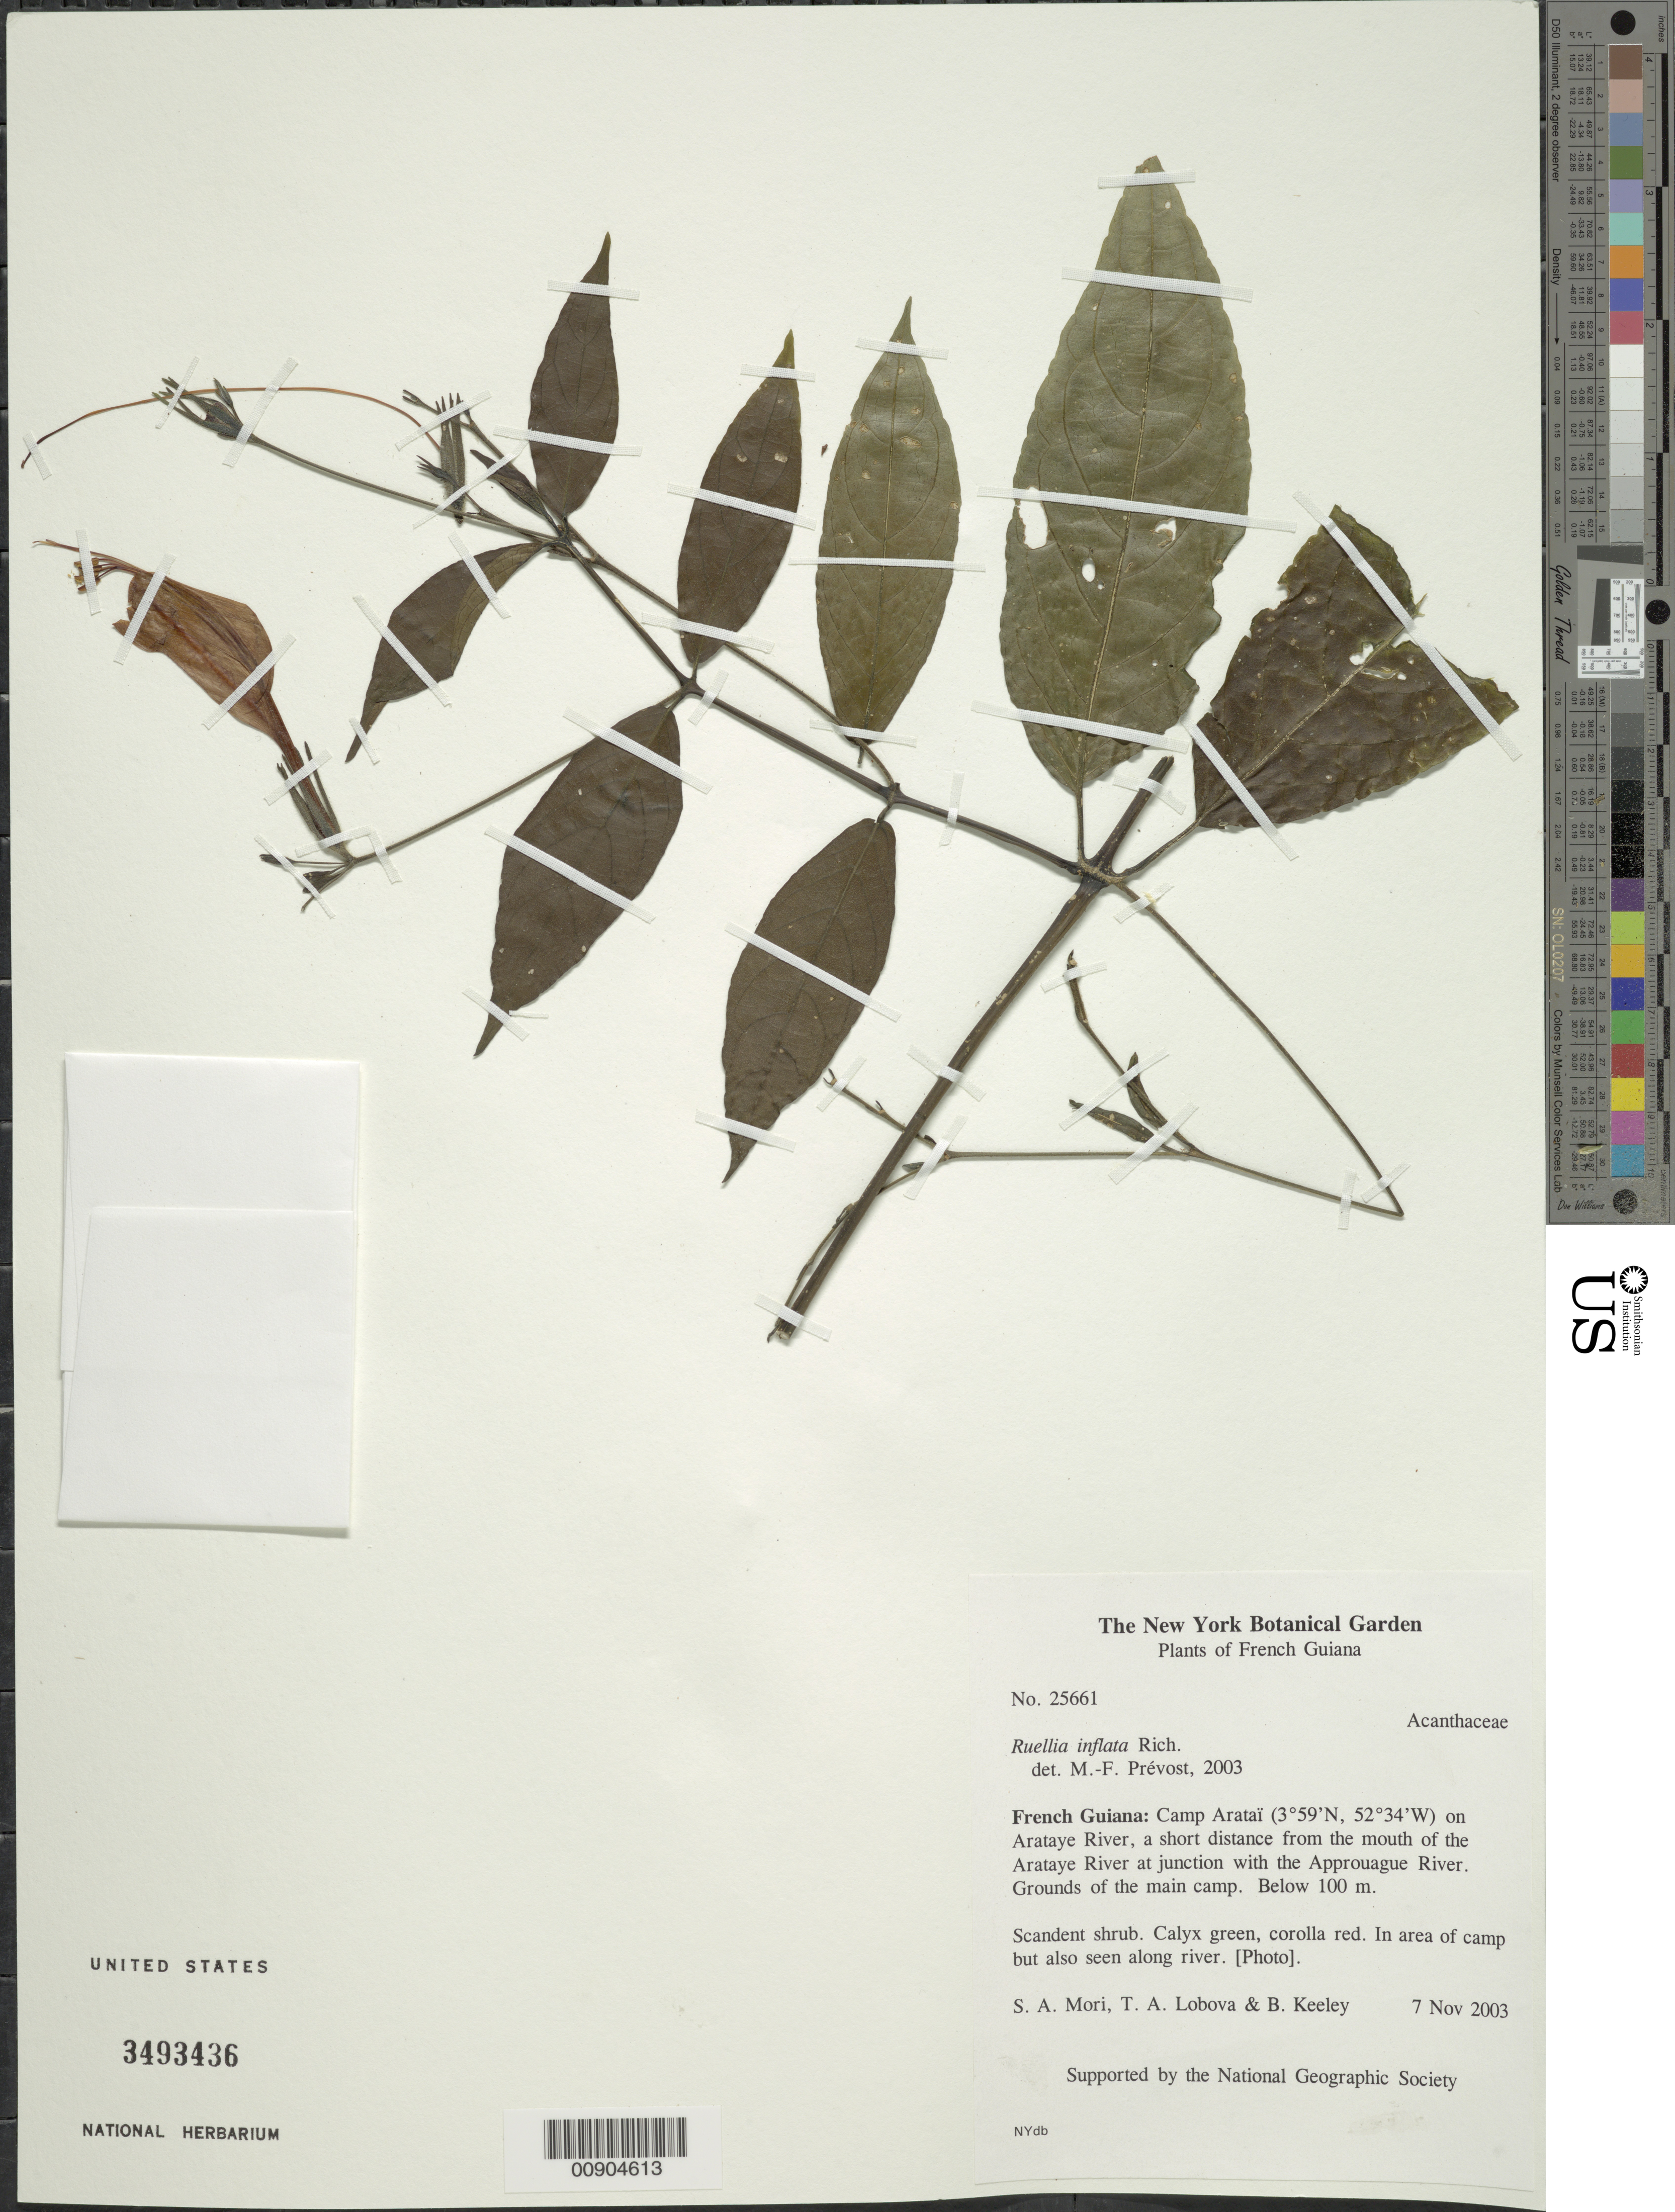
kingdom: Plantae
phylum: Tracheophyta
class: Magnoliopsida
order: Lamiales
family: Acanthaceae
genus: Ruellia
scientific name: Ruellia inflata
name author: Rich.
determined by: Prévost, M.-F.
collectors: S. Mori, T. Lobova & B. W. Keeley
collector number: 25661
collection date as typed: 7-Nov-03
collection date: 2003-11-07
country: French Guiana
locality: Camp Arataï, Arataye R., near mouth of Arataye R. at junction with Approuague R.; grounds of main camp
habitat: Grounds of main camp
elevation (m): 100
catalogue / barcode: US 3493436